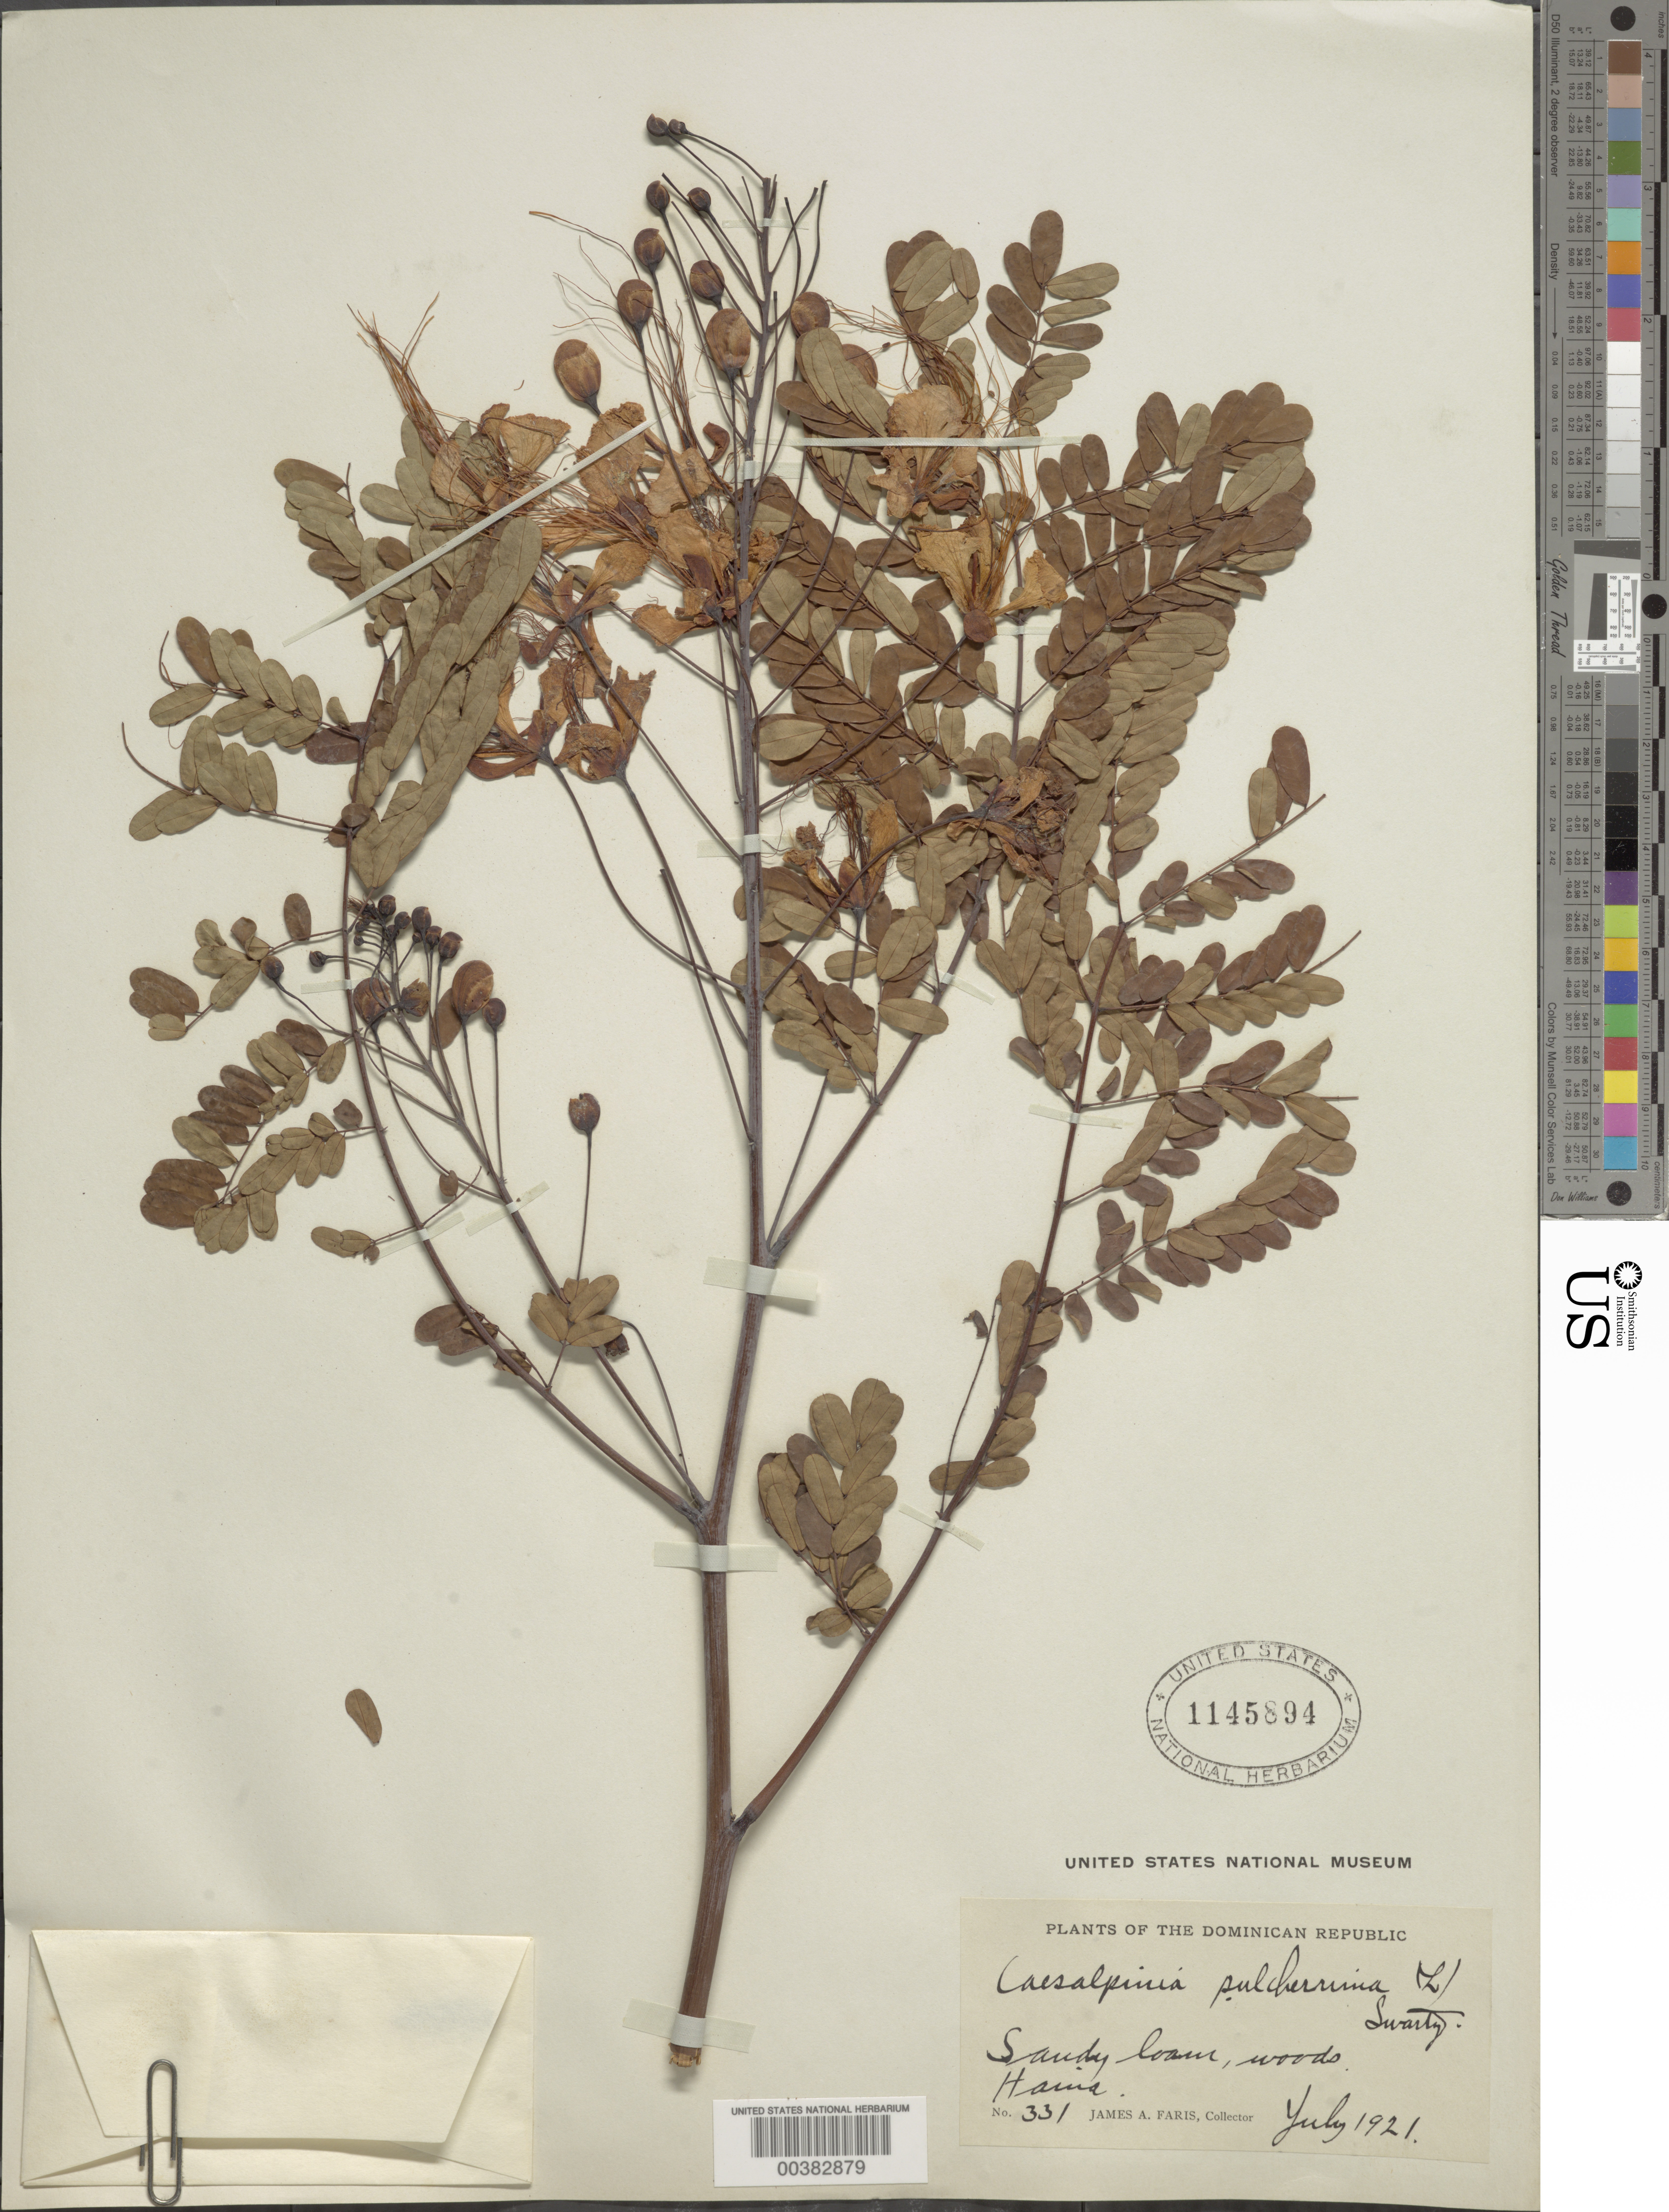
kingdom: Plantae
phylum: Tracheophyta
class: Magnoliopsida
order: Fabales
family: Fabaceae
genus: Caesalpinia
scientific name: Caesalpinia pulcherrima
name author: (L.) Sw.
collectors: J. Faris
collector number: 331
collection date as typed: Jul 1921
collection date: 1921-07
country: Dominican Republic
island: Hispaniola Island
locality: Haina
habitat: Woods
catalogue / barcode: US 1145894